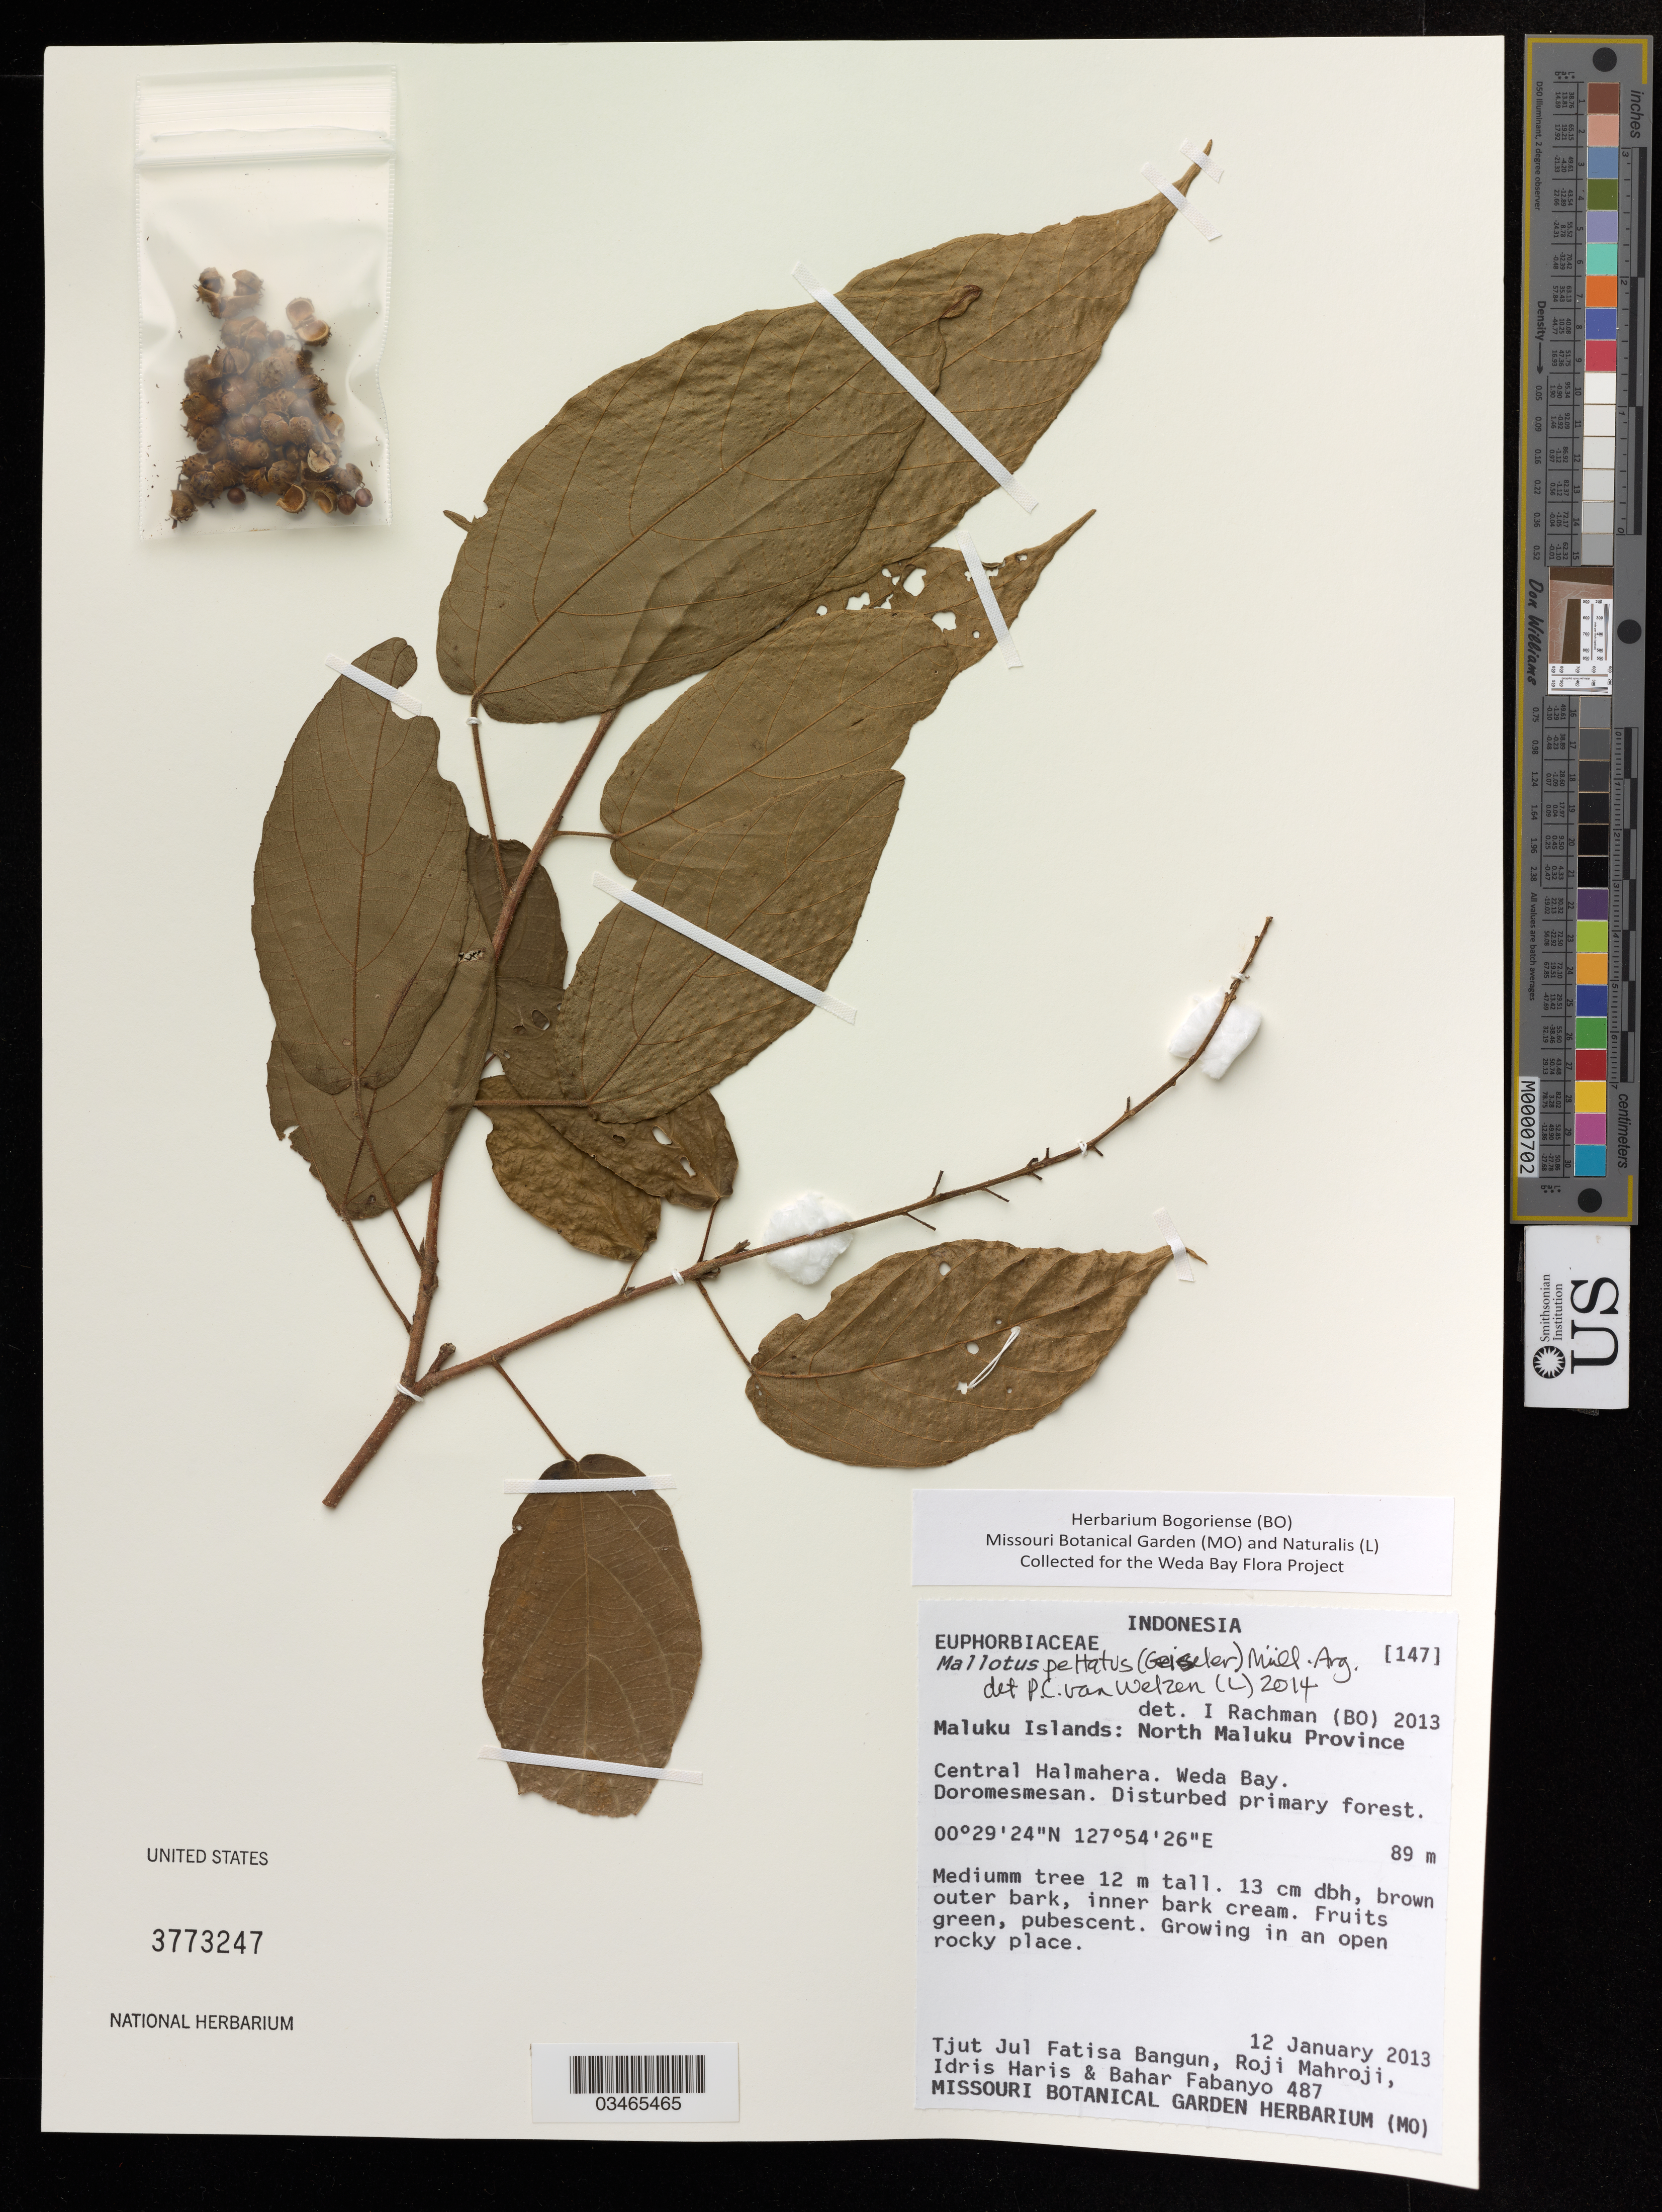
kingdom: Plantae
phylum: Tracheophyta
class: Magnoliopsida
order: Malpighiales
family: Euphorbiaceae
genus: Mallotus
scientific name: Mallotus peltatus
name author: (Geiseler) Müll. Arg.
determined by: Welzen, P. C. van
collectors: T. Bangun, R. Mahroji & I. Haris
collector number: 487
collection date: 2013-01-12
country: Indonesia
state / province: Maluku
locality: North Maluku Province. Central Halmahera. Weda Bay. Doromesmesan.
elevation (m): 89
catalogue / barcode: US 3773247